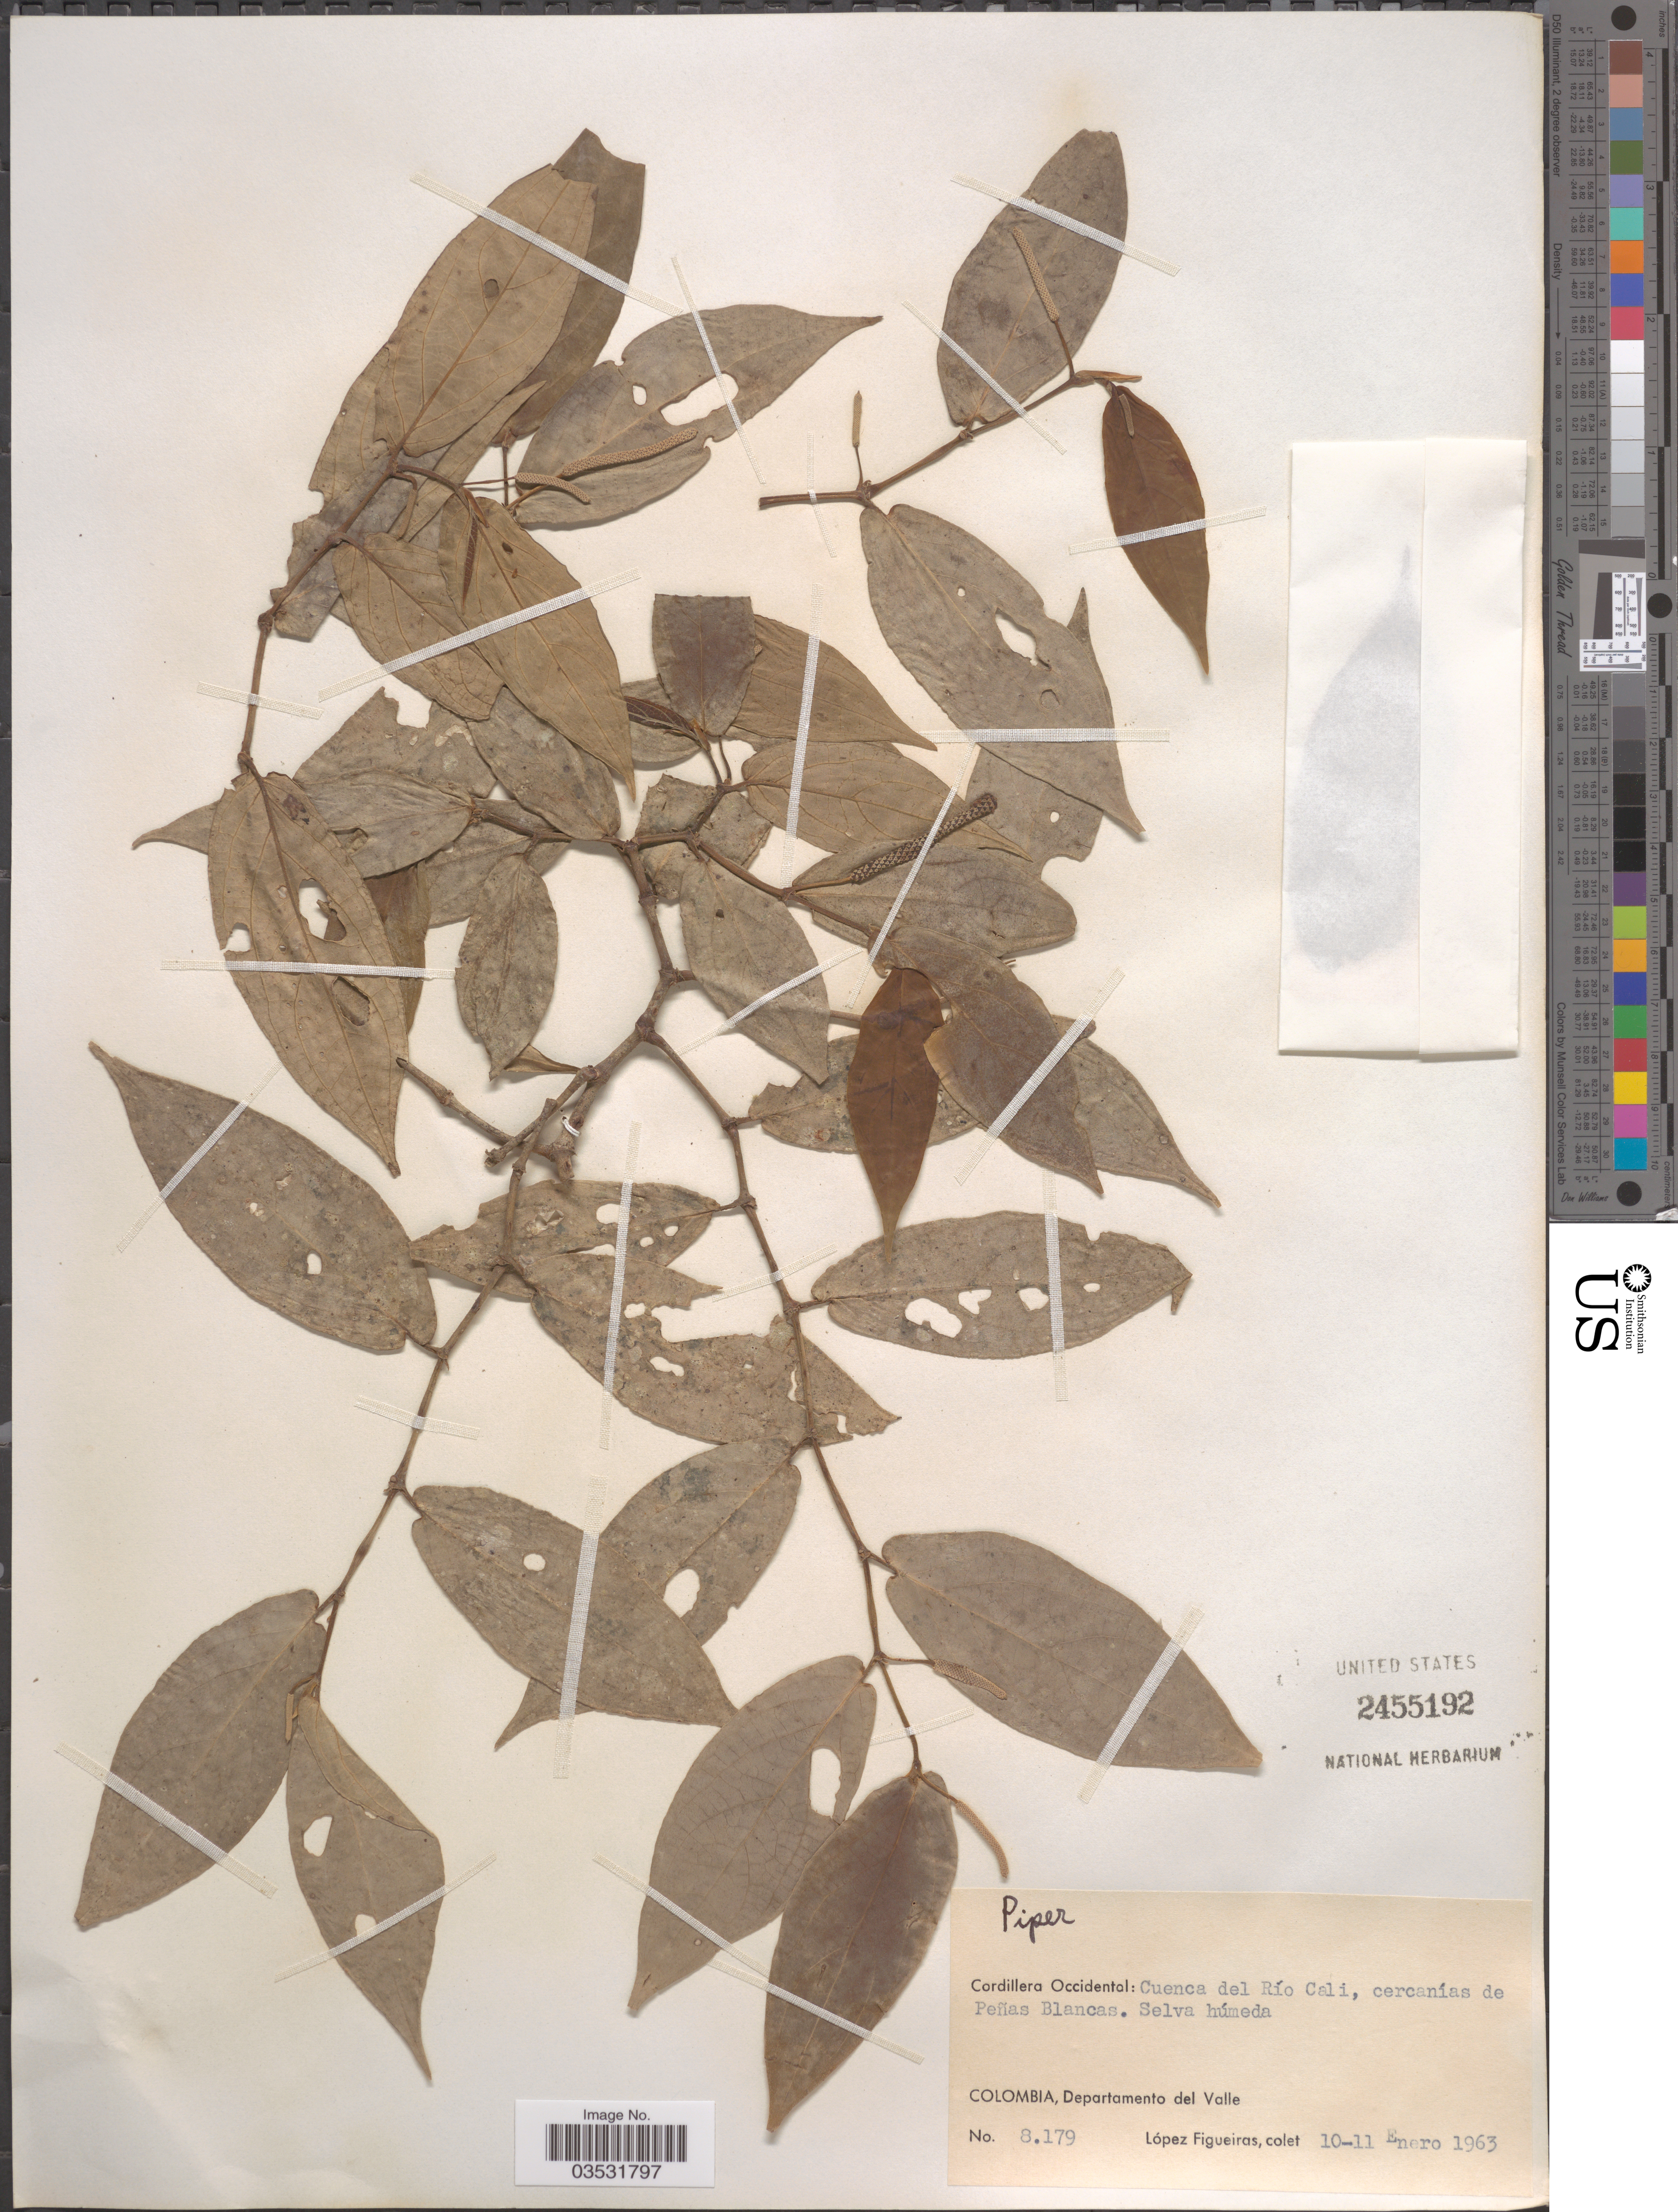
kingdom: Plantae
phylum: Tracheophyta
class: Magnoliopsida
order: Piperales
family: Piperaceae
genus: Piper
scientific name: Piper sp.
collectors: M. López Figueiras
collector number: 8179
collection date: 1963-01-10/1963-01-11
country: Colombia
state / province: Valle del Cauca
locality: Cordillera Occidental: Cuenca del Río Cali, cercanías de Peñas Blancas. Departamento del Valle.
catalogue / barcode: US 2455192